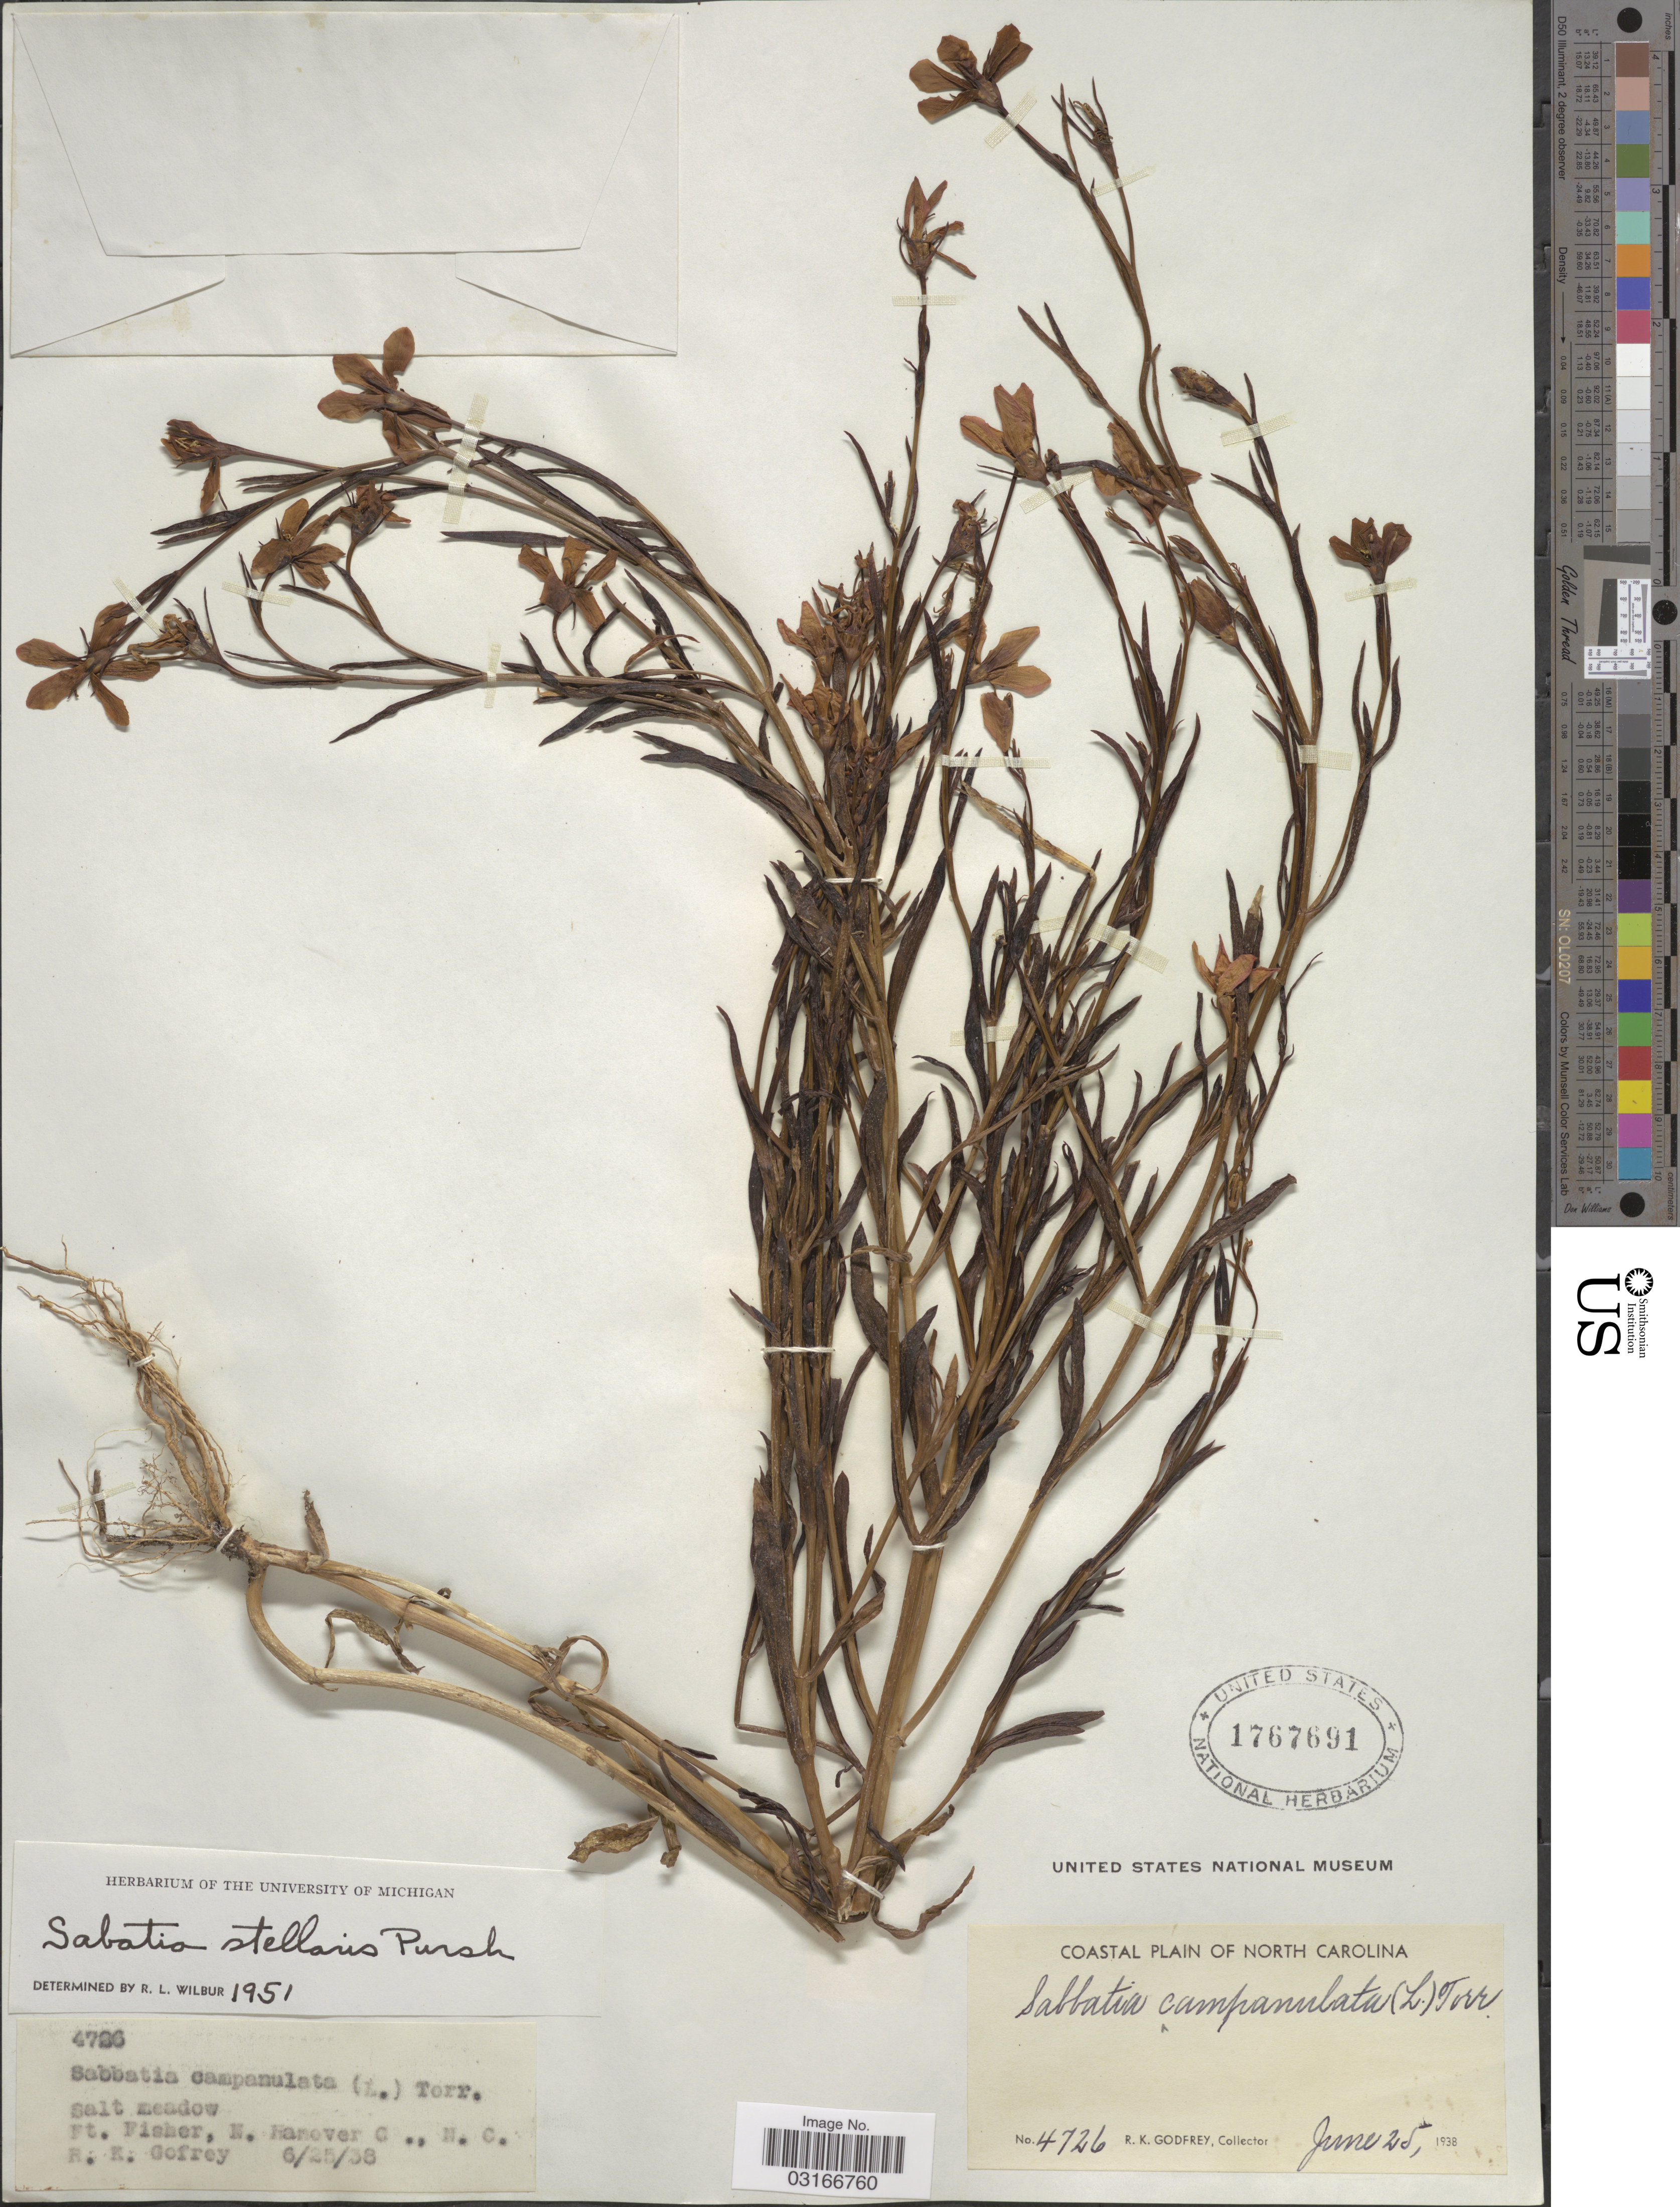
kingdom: Plantae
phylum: Tracheophyta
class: Magnoliopsida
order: Gentianales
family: Gentianaceae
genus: Sabatia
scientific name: Sabatia stellaris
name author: Pursh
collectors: R. K. Godfrey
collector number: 4726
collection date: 1938-06-25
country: United States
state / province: North Carolina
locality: Coastal Plain of North Carolina. Ft. Fisher, N. Hanover Co., N. C.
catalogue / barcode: US 1767691